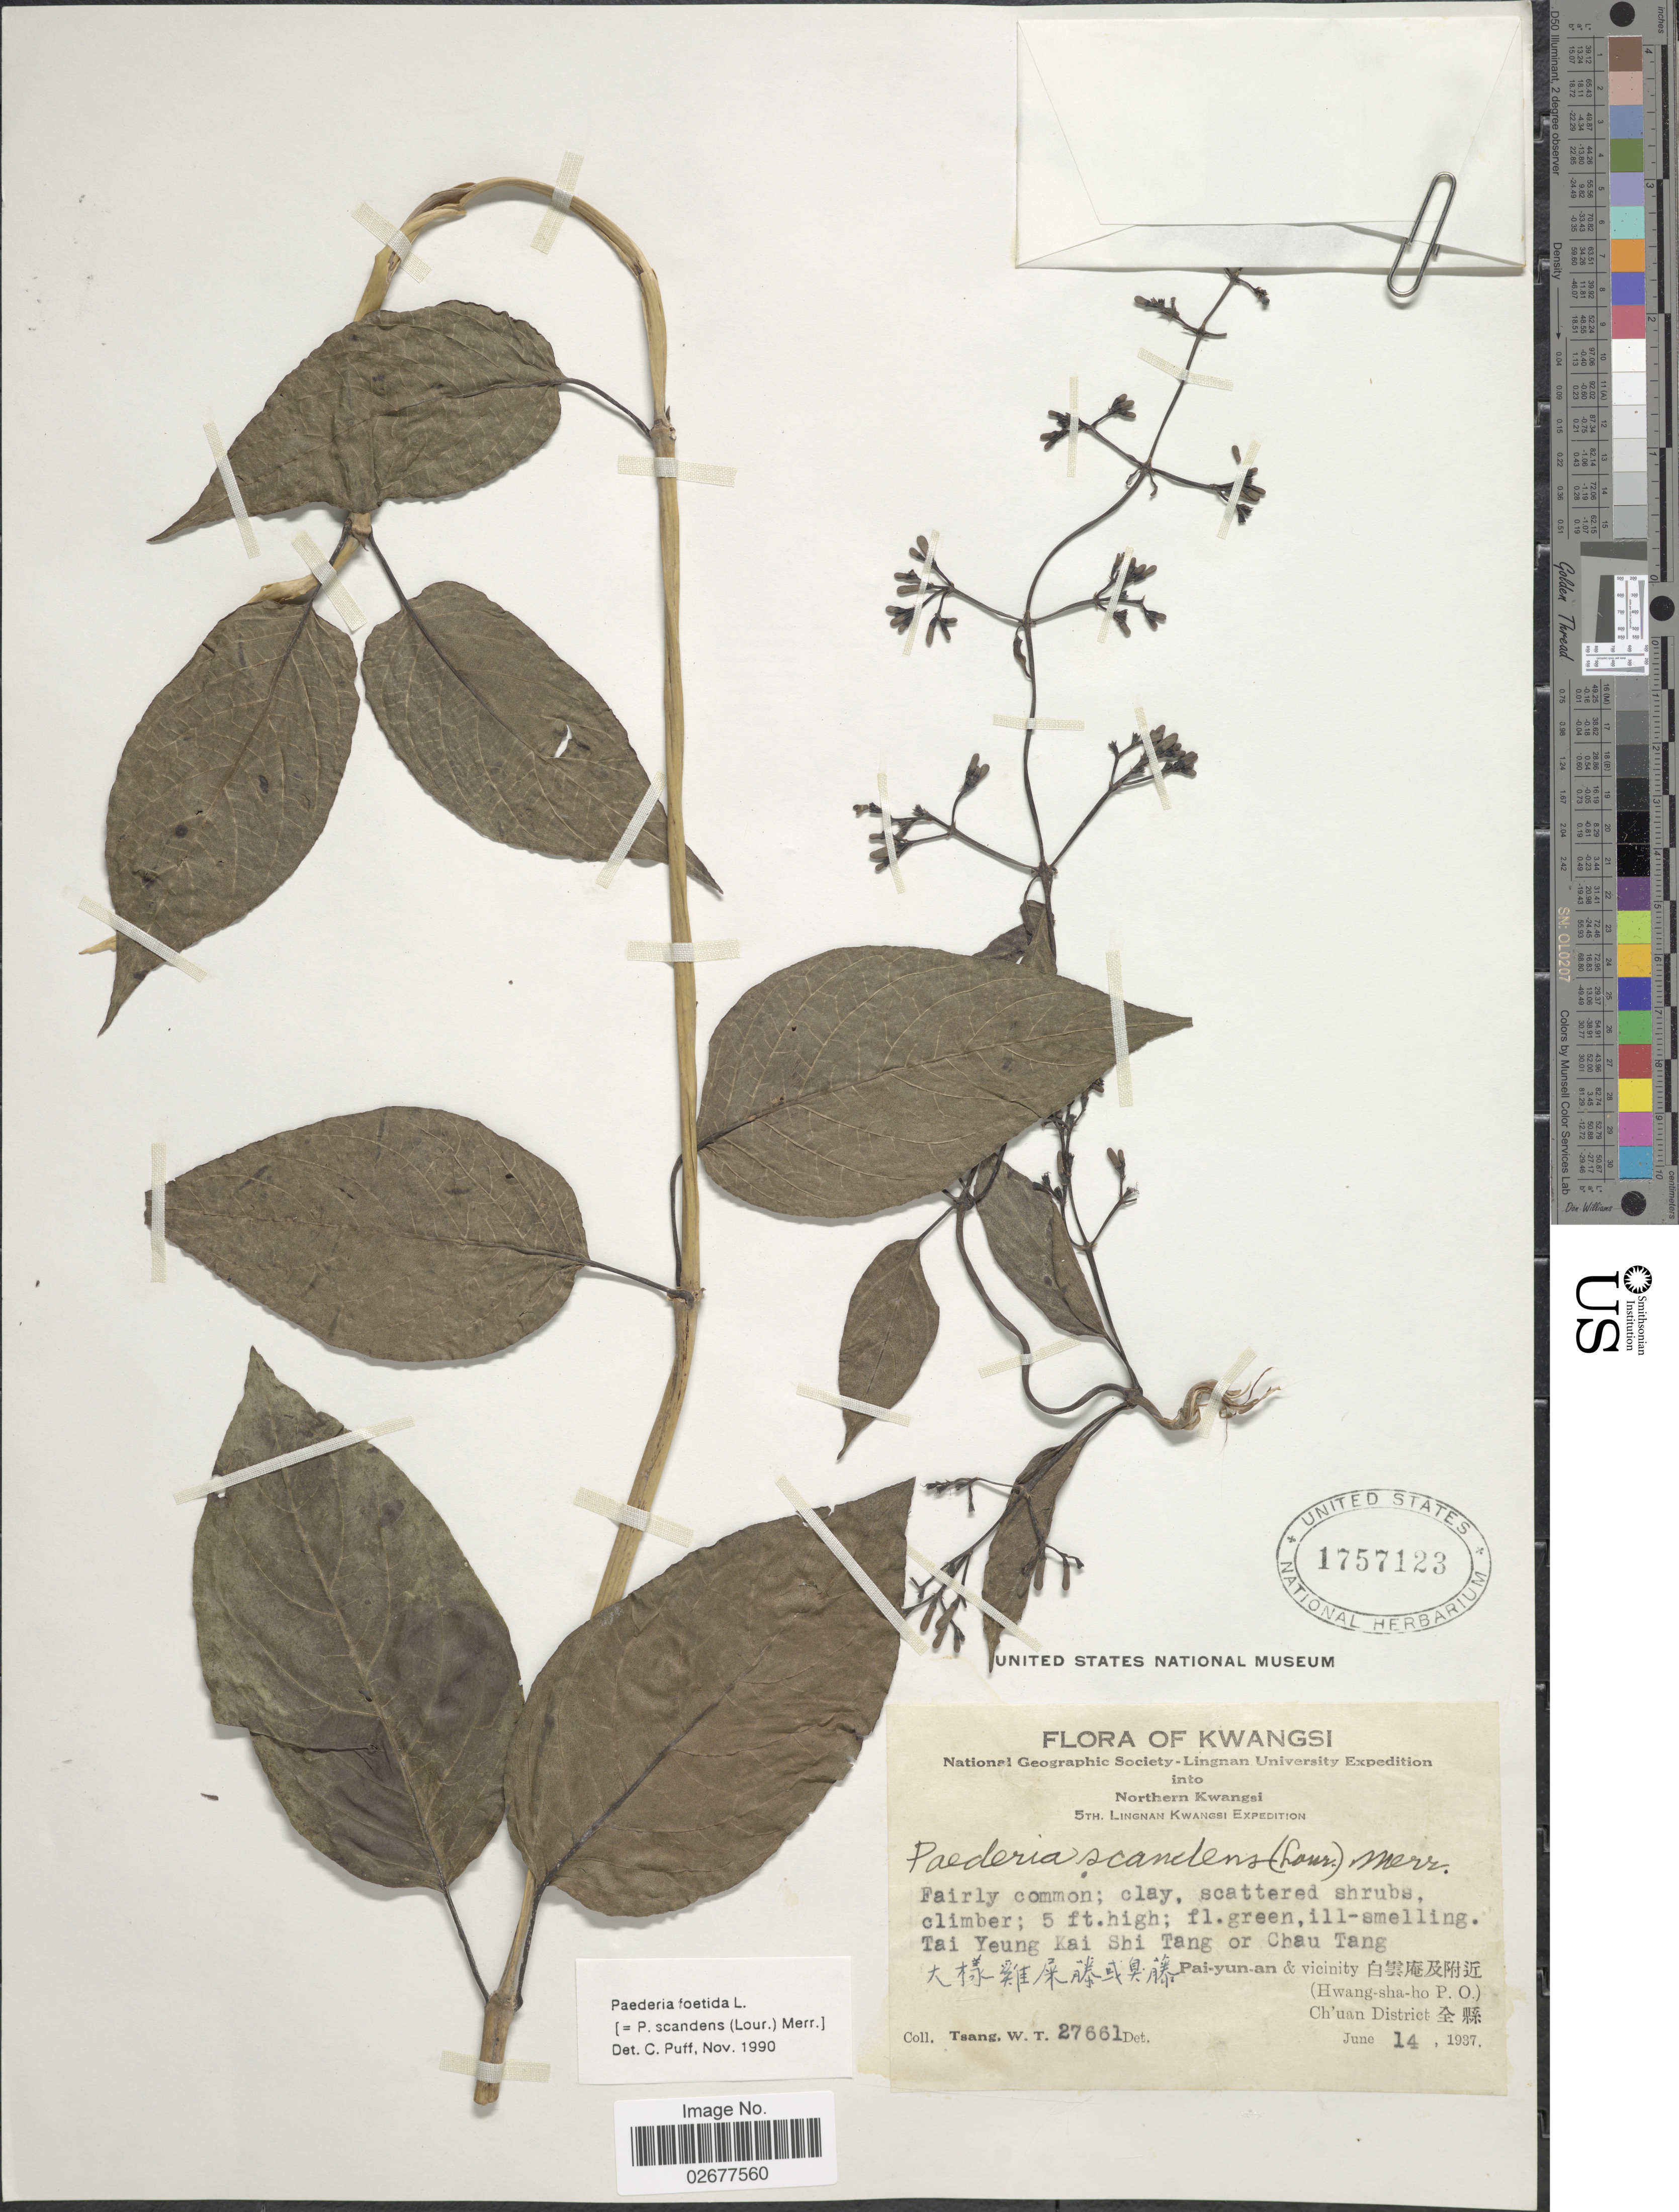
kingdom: Plantae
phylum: Tracheophyta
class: Magnoliopsida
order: Gentianales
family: Rubiaceae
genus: Paederia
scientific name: Paederia foetida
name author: Wall.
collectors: W. T. Tsang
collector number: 27661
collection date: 1937-06-14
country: China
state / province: Guangxi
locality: Kwangsi. Northern Kwangsi. Tai Yeung Kai Shi Tang or Chau Tang. pai-yun-an & vicinity (Hwang-sha-ho P.O.) Ch'uan District.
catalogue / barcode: US 1757123